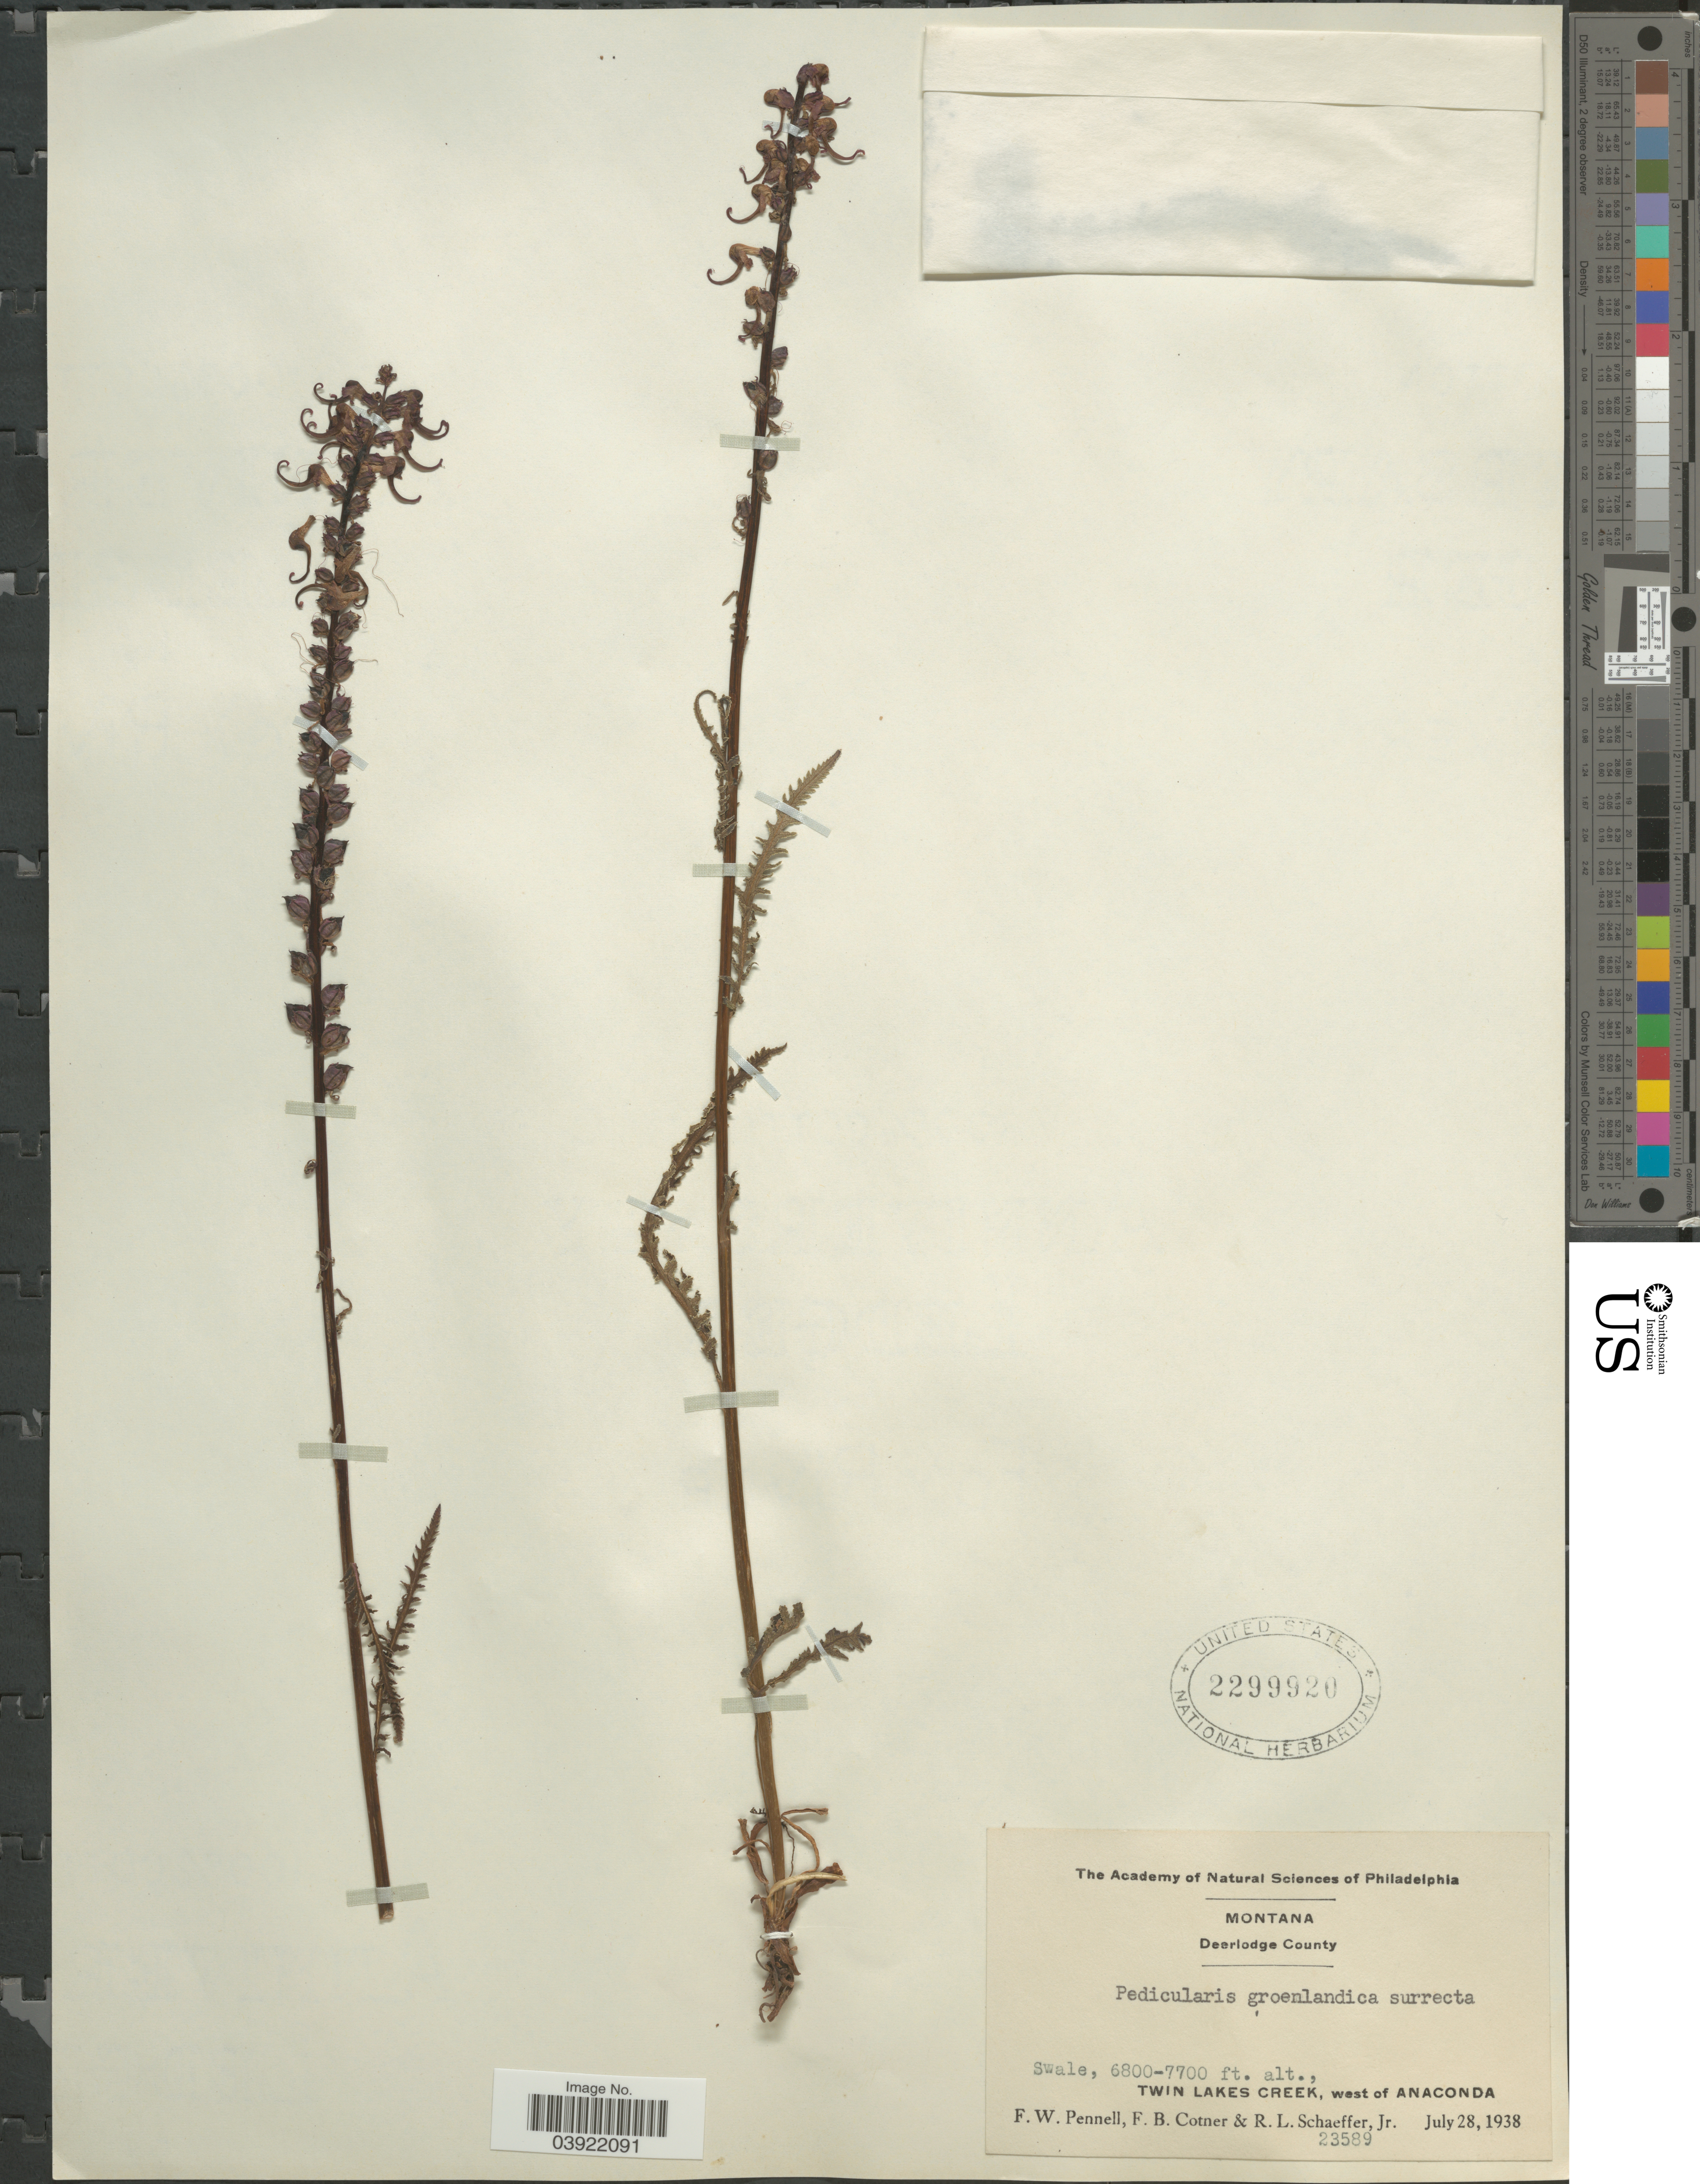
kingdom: Plantae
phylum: Tracheophyta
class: Magnoliopsida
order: Lamiales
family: Orobanchaceae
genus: Pedicularis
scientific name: Pedicularis groenlandica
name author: Retz.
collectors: F. W. Pennell, F. Cotner & R. L. Schaeffer Jr.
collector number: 23589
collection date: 1938-07-28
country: United States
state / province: Montana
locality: Deerlodge County. Swale, Twin Lakes Creek, west of Anaconda.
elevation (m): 2073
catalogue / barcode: US 2299920